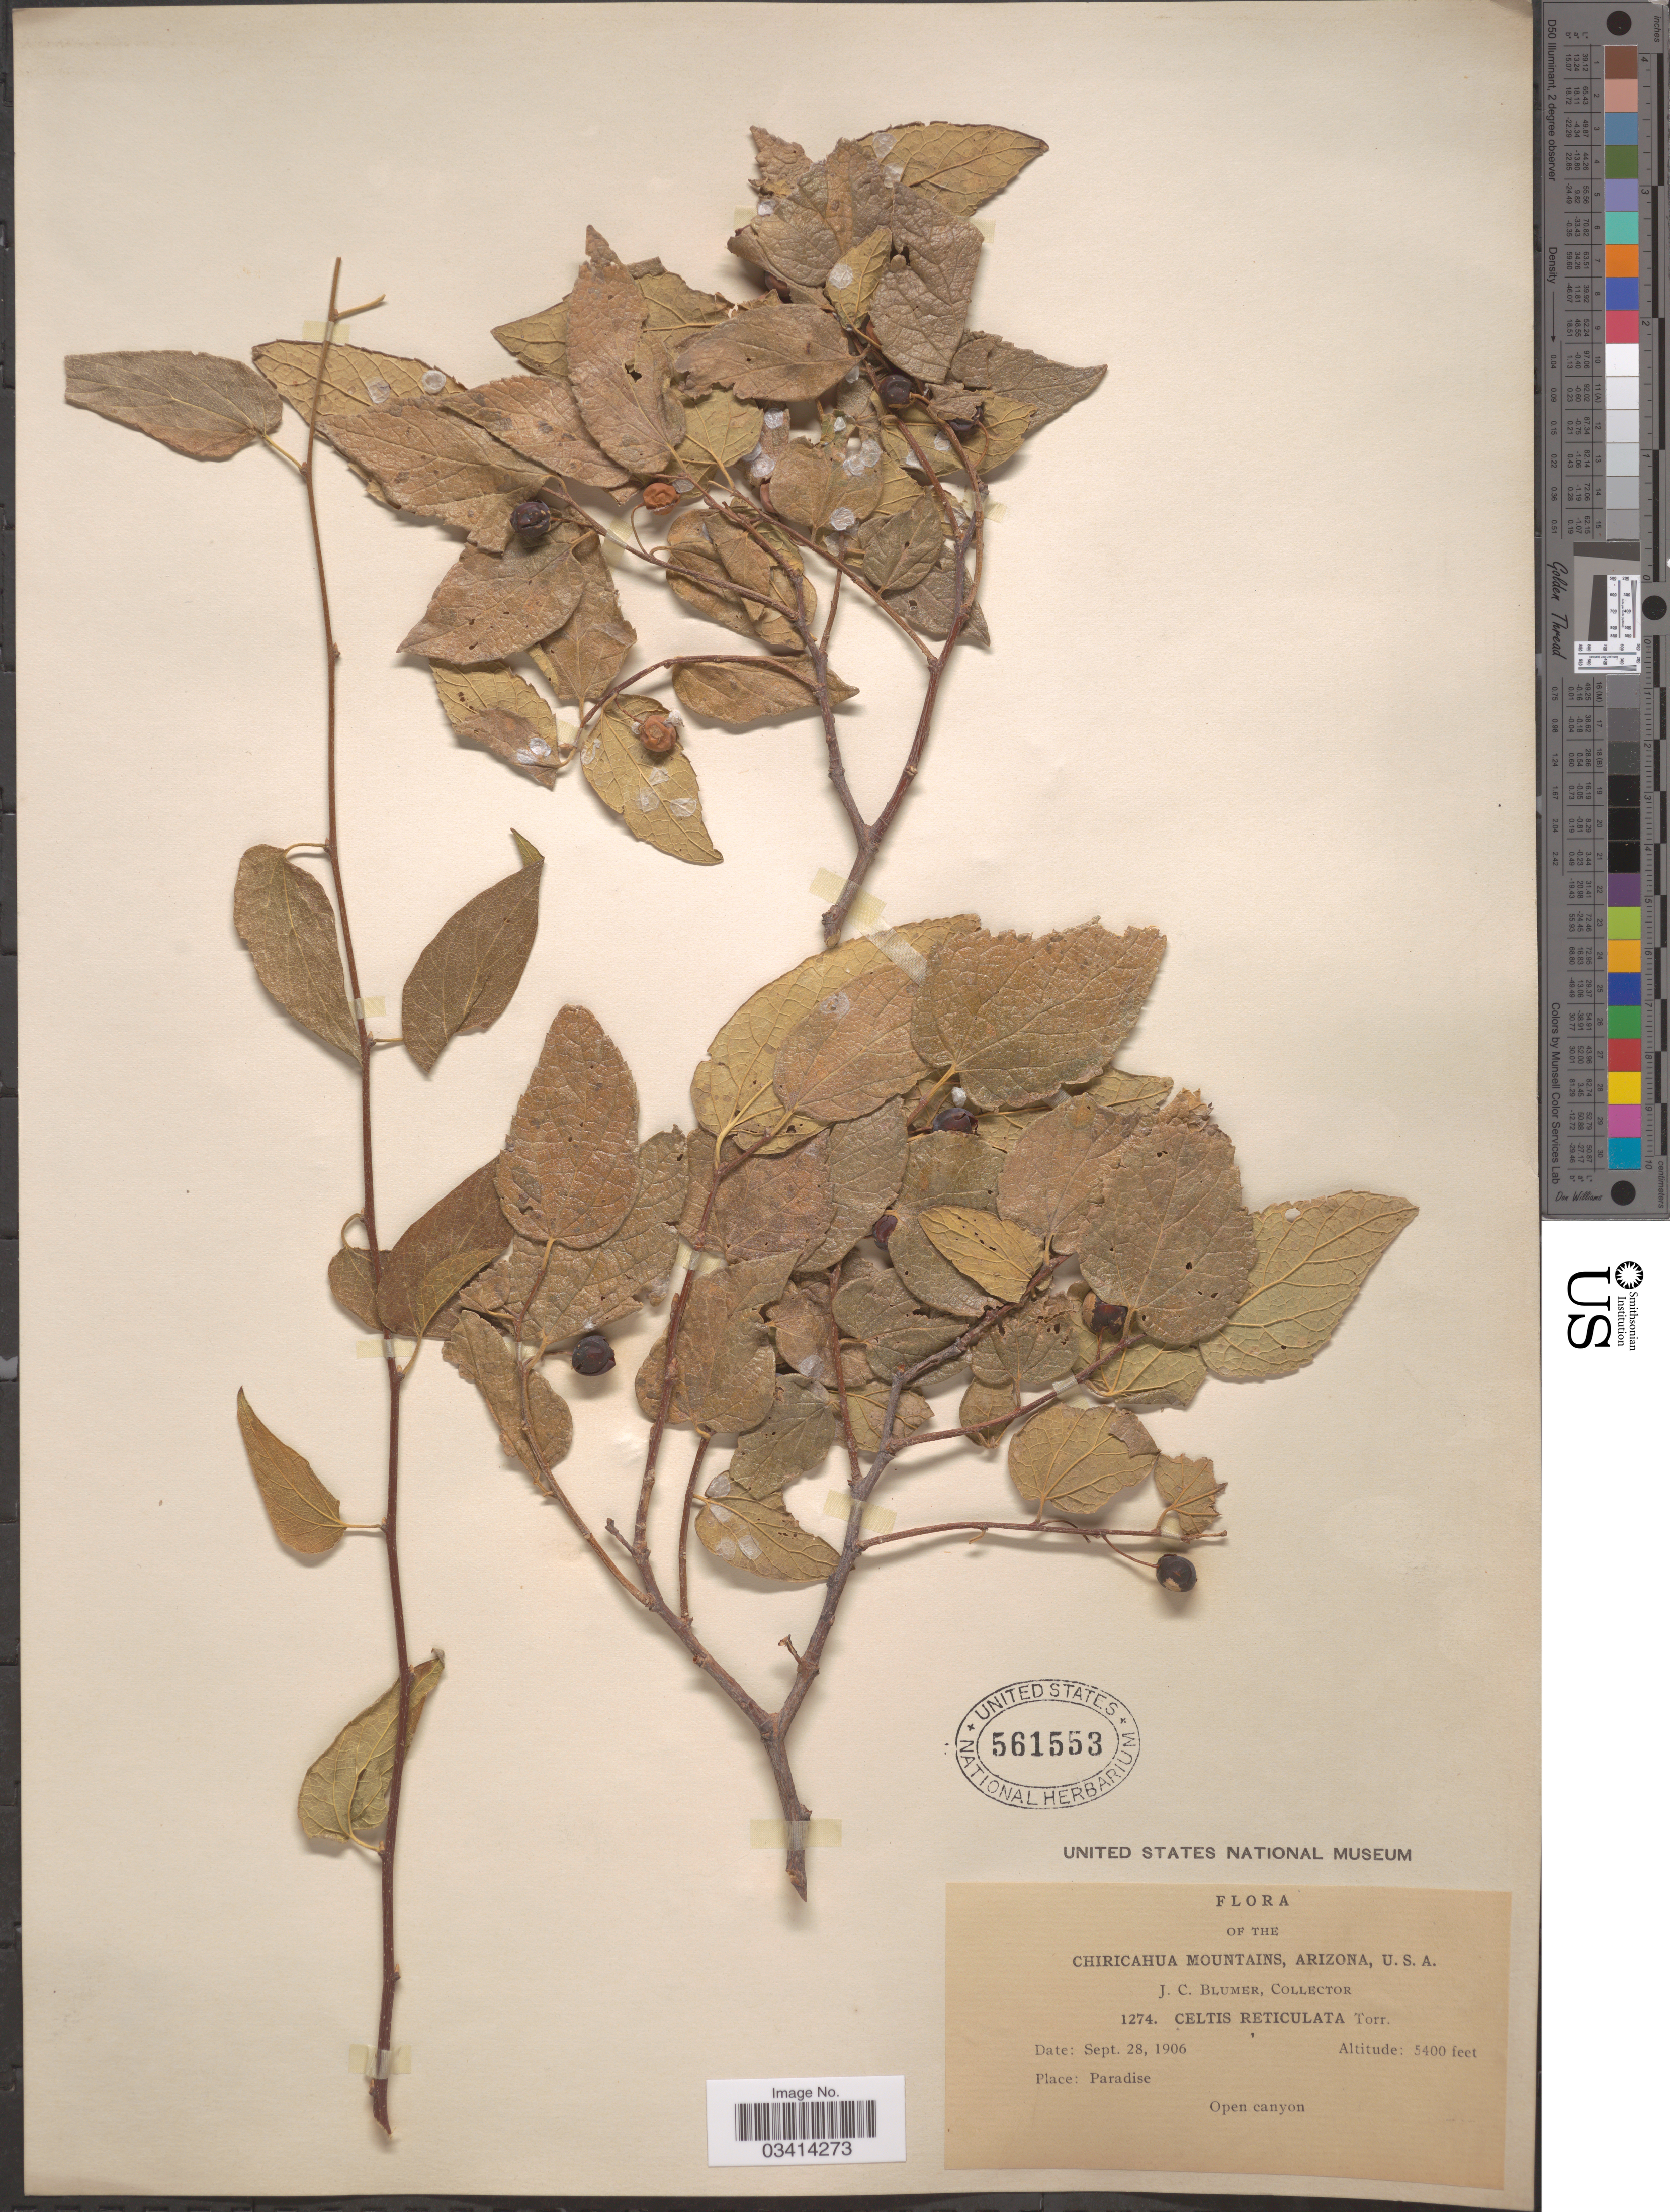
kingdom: Plantae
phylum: Tracheophyta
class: Magnoliopsida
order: Rosales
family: Cannabaceae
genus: Celtis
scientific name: Celtis reticulata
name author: Torr.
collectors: J. C. Blumer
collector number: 1274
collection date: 1906-09-28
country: United States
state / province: Arizona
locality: Chiricahua Mountains. Paradise.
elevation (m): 1646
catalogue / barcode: US 561553